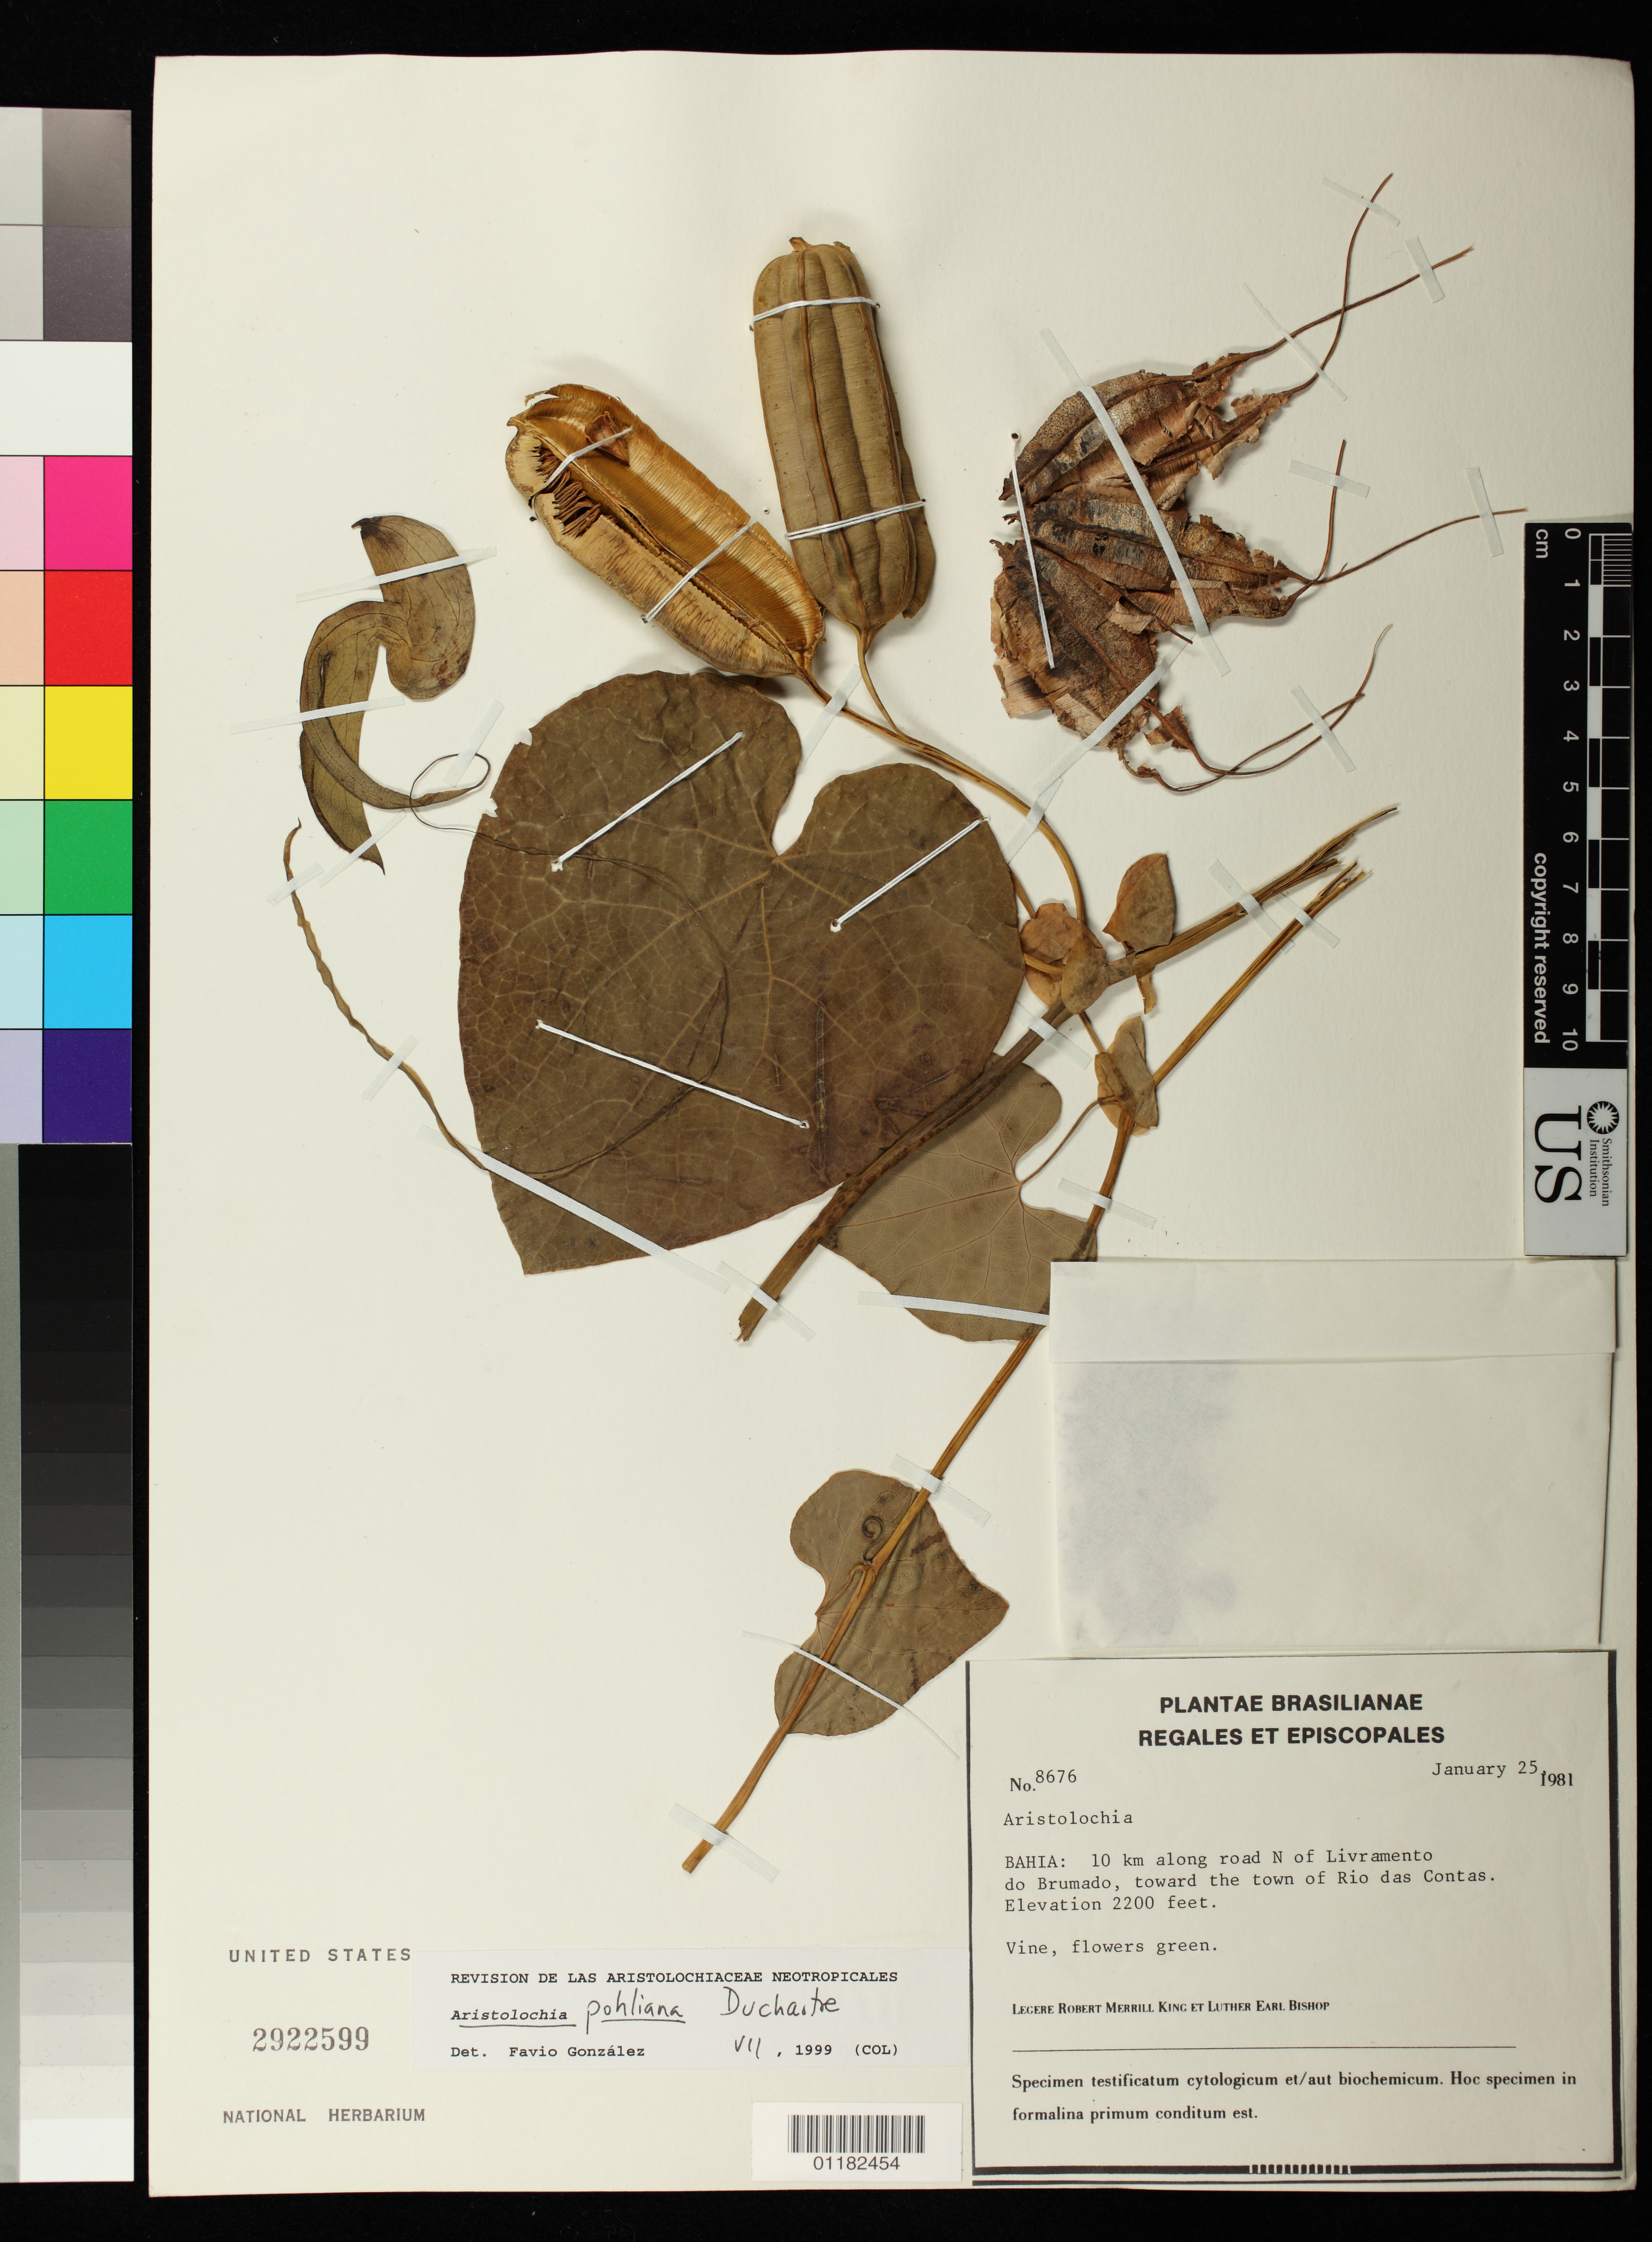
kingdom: Plantae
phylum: Tracheophyta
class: Magnoliopsida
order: Piperales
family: Aristolochiaceae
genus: Aristolochia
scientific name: Aristolochia pohliana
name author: Duch.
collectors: R. M. King & L. E. Bishop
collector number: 8676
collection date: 1981-01-25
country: Brazil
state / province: Bahia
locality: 10 km along road N of Livramento do Brumado, toward the town of Rio das Contas.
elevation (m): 671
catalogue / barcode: US 2922599